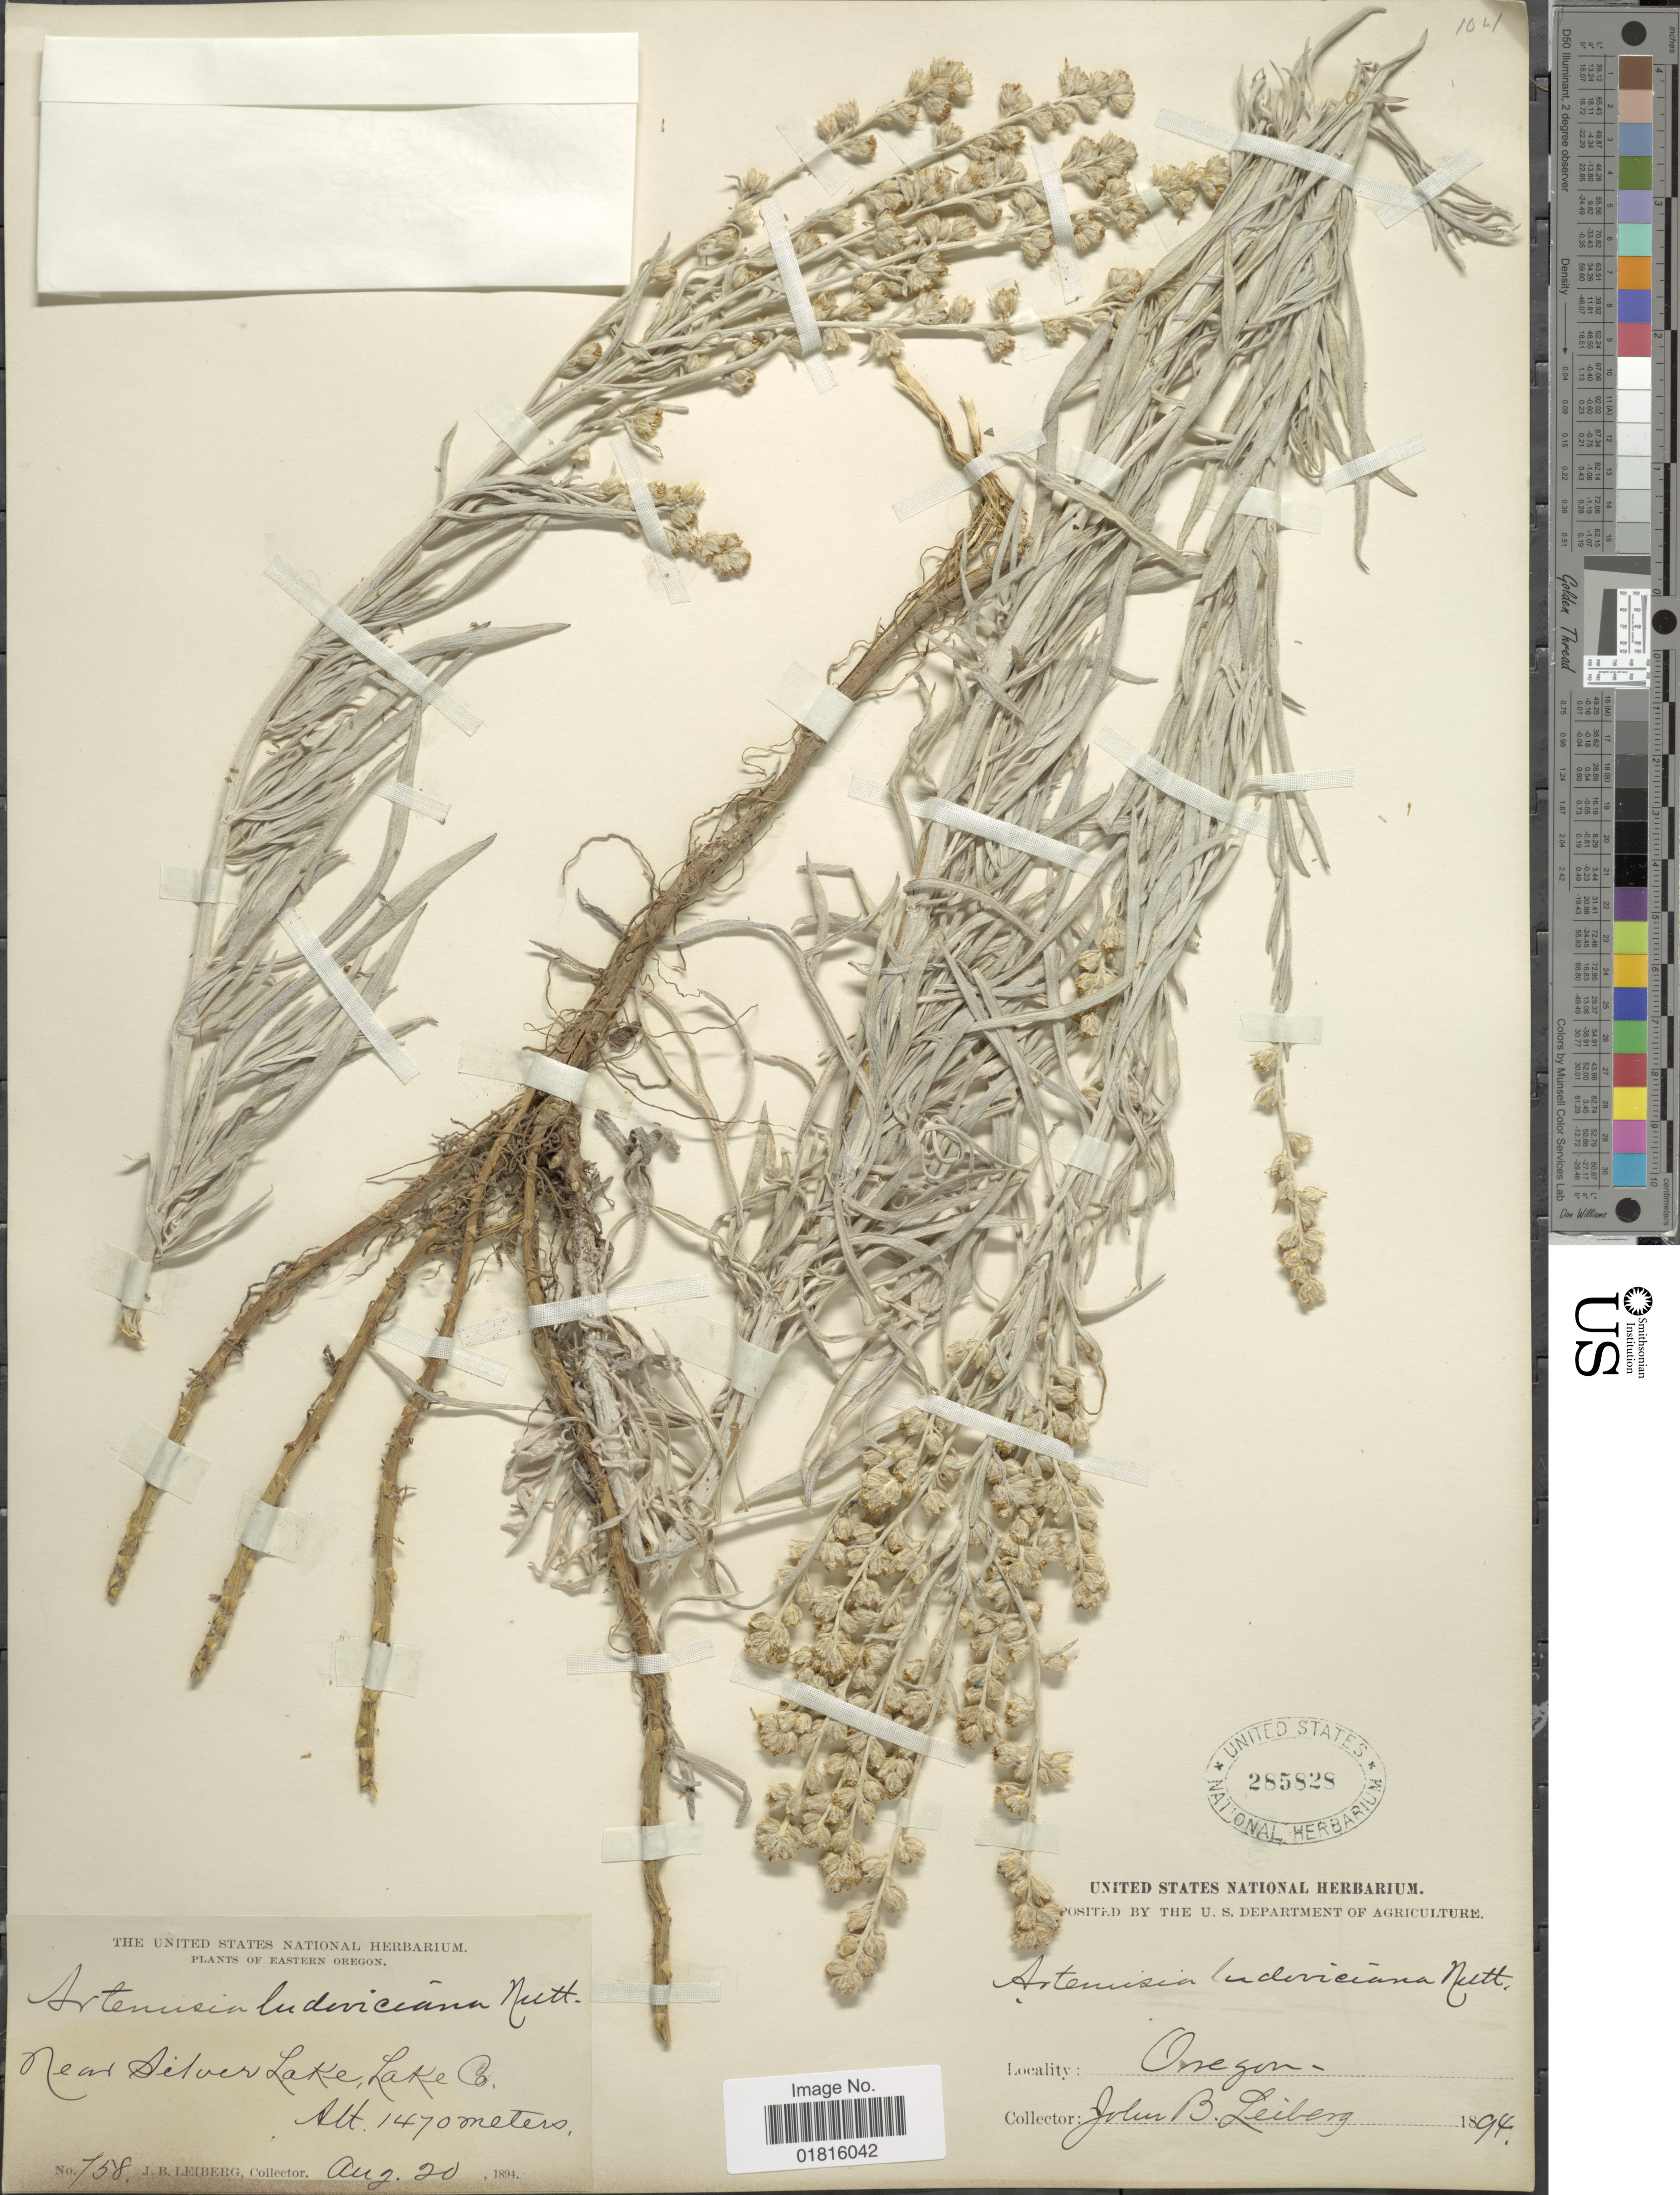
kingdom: Plantae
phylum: Tracheophyta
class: Magnoliopsida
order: Asterales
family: Asteraceae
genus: Artemisia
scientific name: Artemisia ludoviciana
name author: Nutt.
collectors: J. B. Leiberg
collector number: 758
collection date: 1894-08-20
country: United States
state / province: Oregon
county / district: Lake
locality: Eastern Oregon, Near Silver Lake, Lake Co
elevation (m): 1470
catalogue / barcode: US 285828